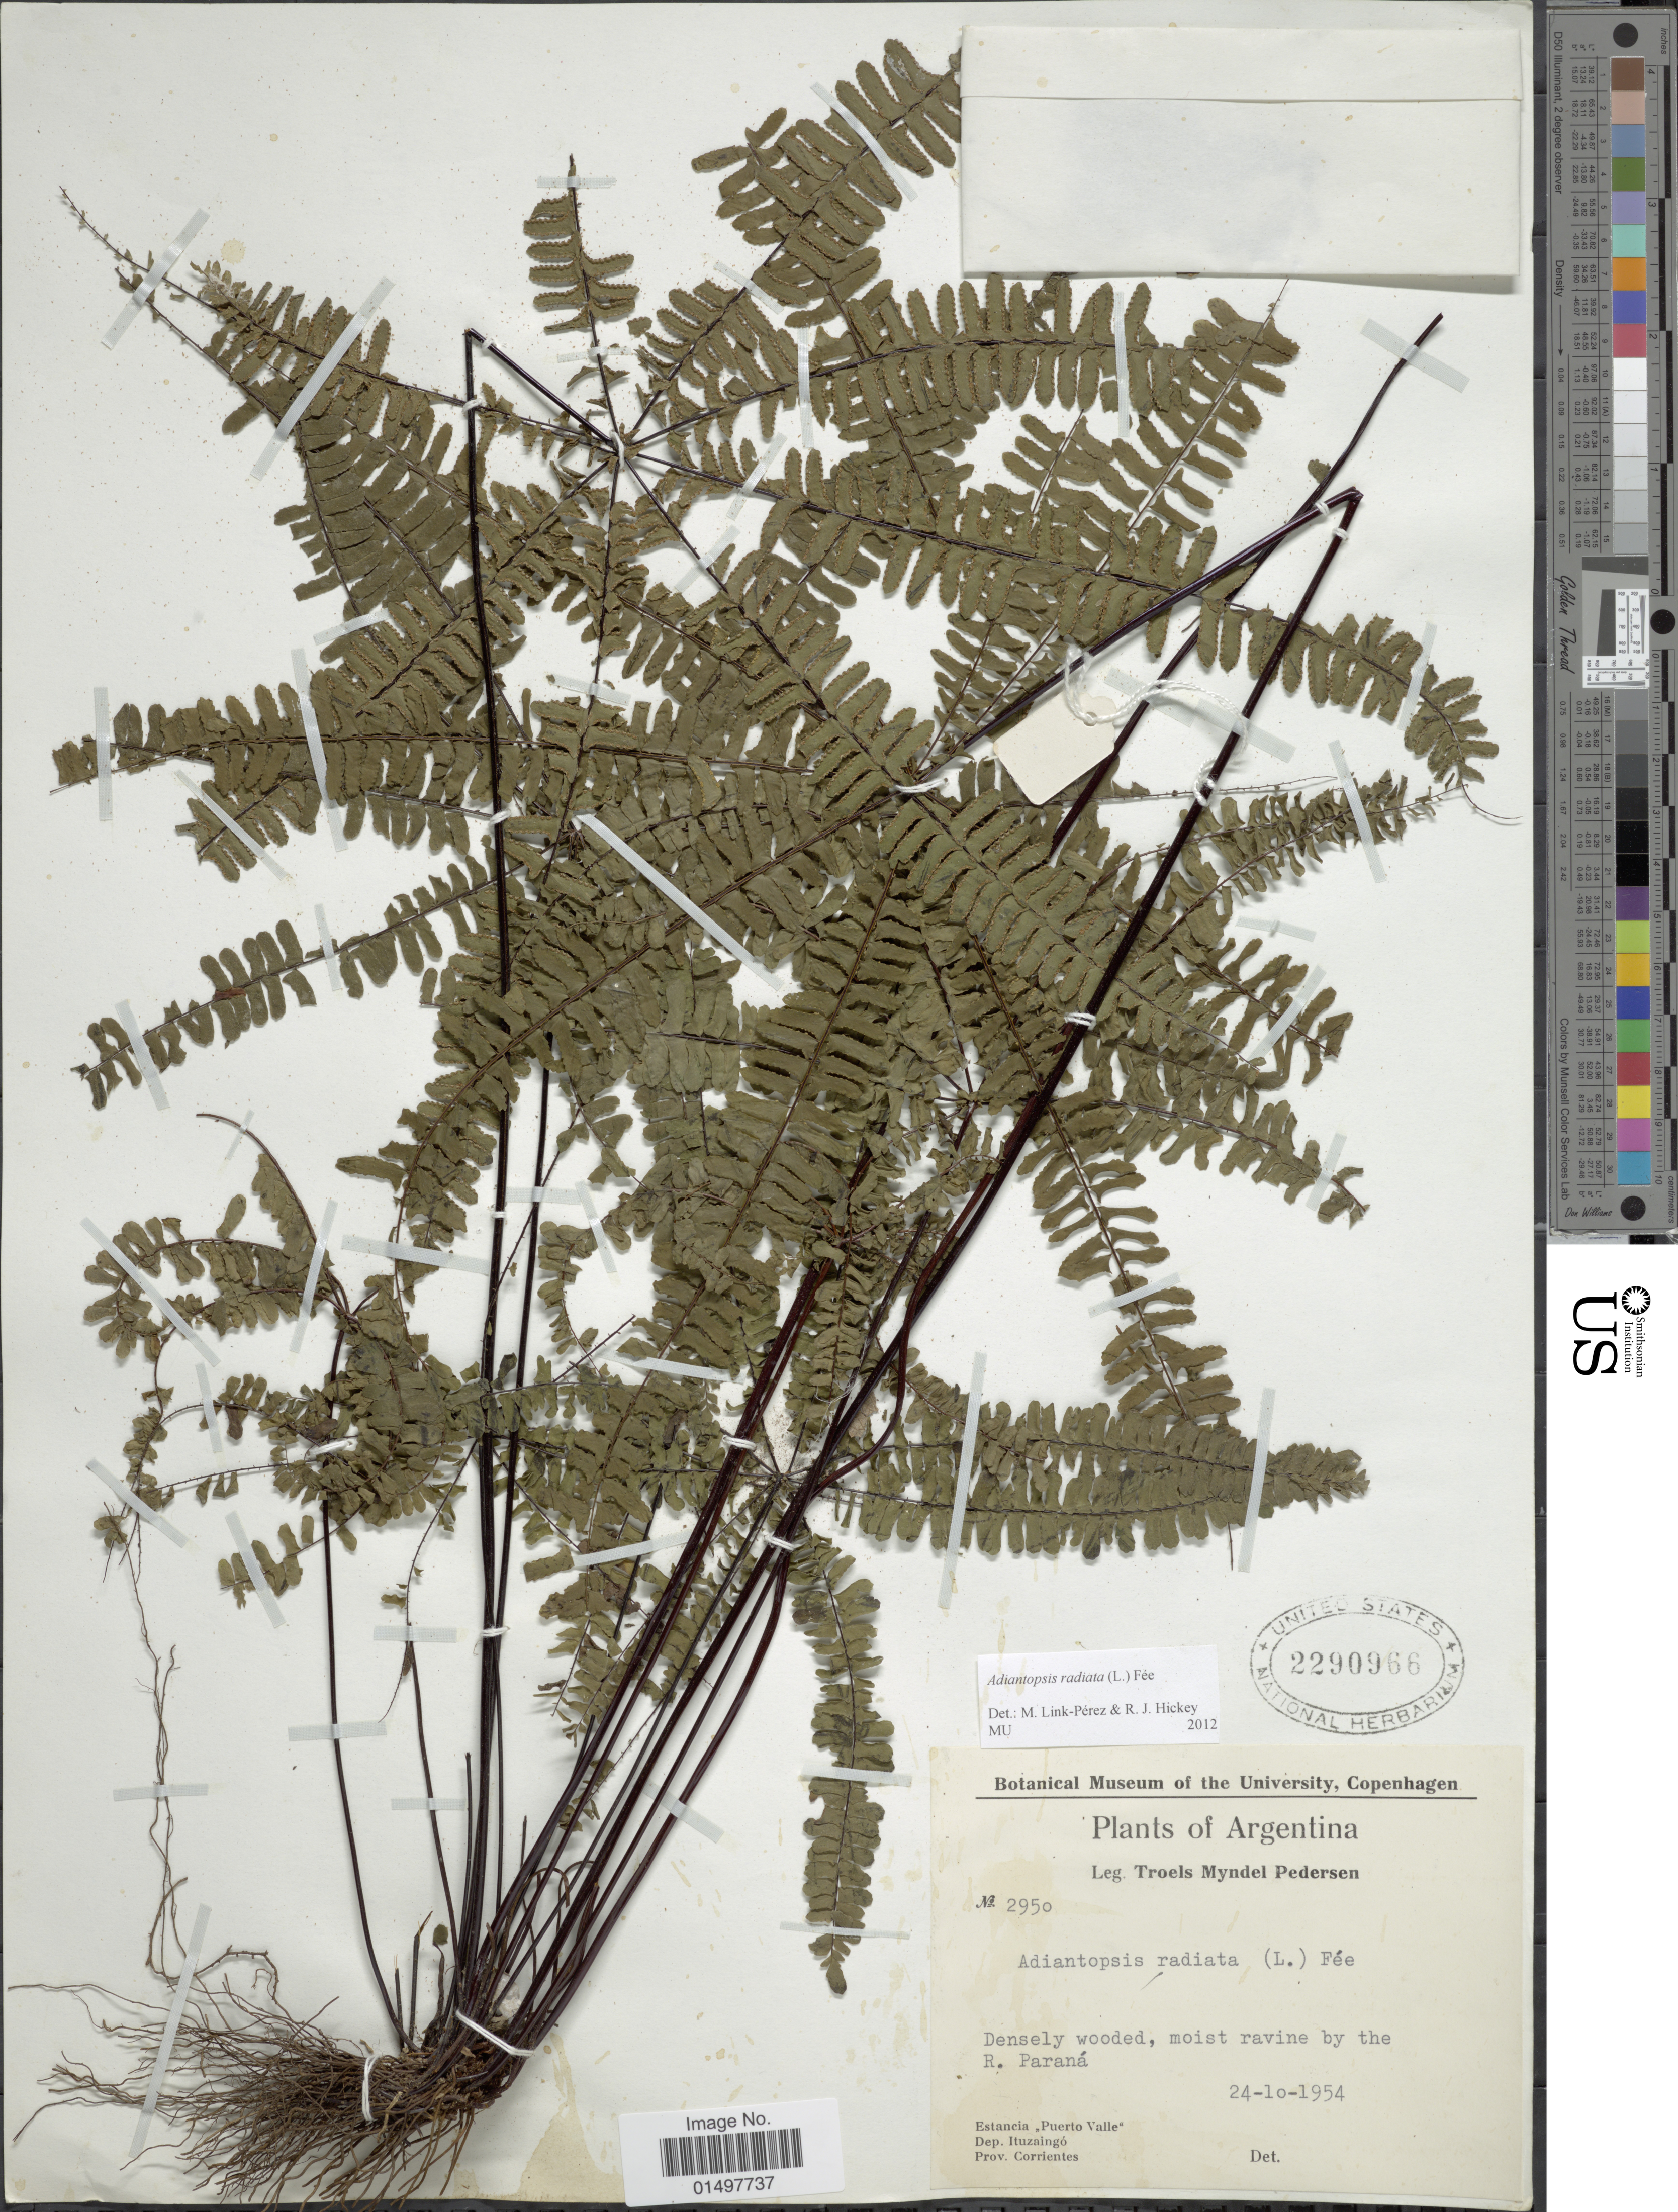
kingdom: Plantae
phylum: Tracheophyta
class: Polypodiopsida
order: Polypodiales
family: Pteridaceae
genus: Adiantopsis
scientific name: Adiantopsis radiata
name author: (L.) Fée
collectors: T. Pederson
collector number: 2950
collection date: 1954-10-24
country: Argentina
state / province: Corrientes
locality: Estancia ,,Puerto Valle'. Dep. Ituzaingo. Prov. Corrientes.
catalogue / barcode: US 2290966